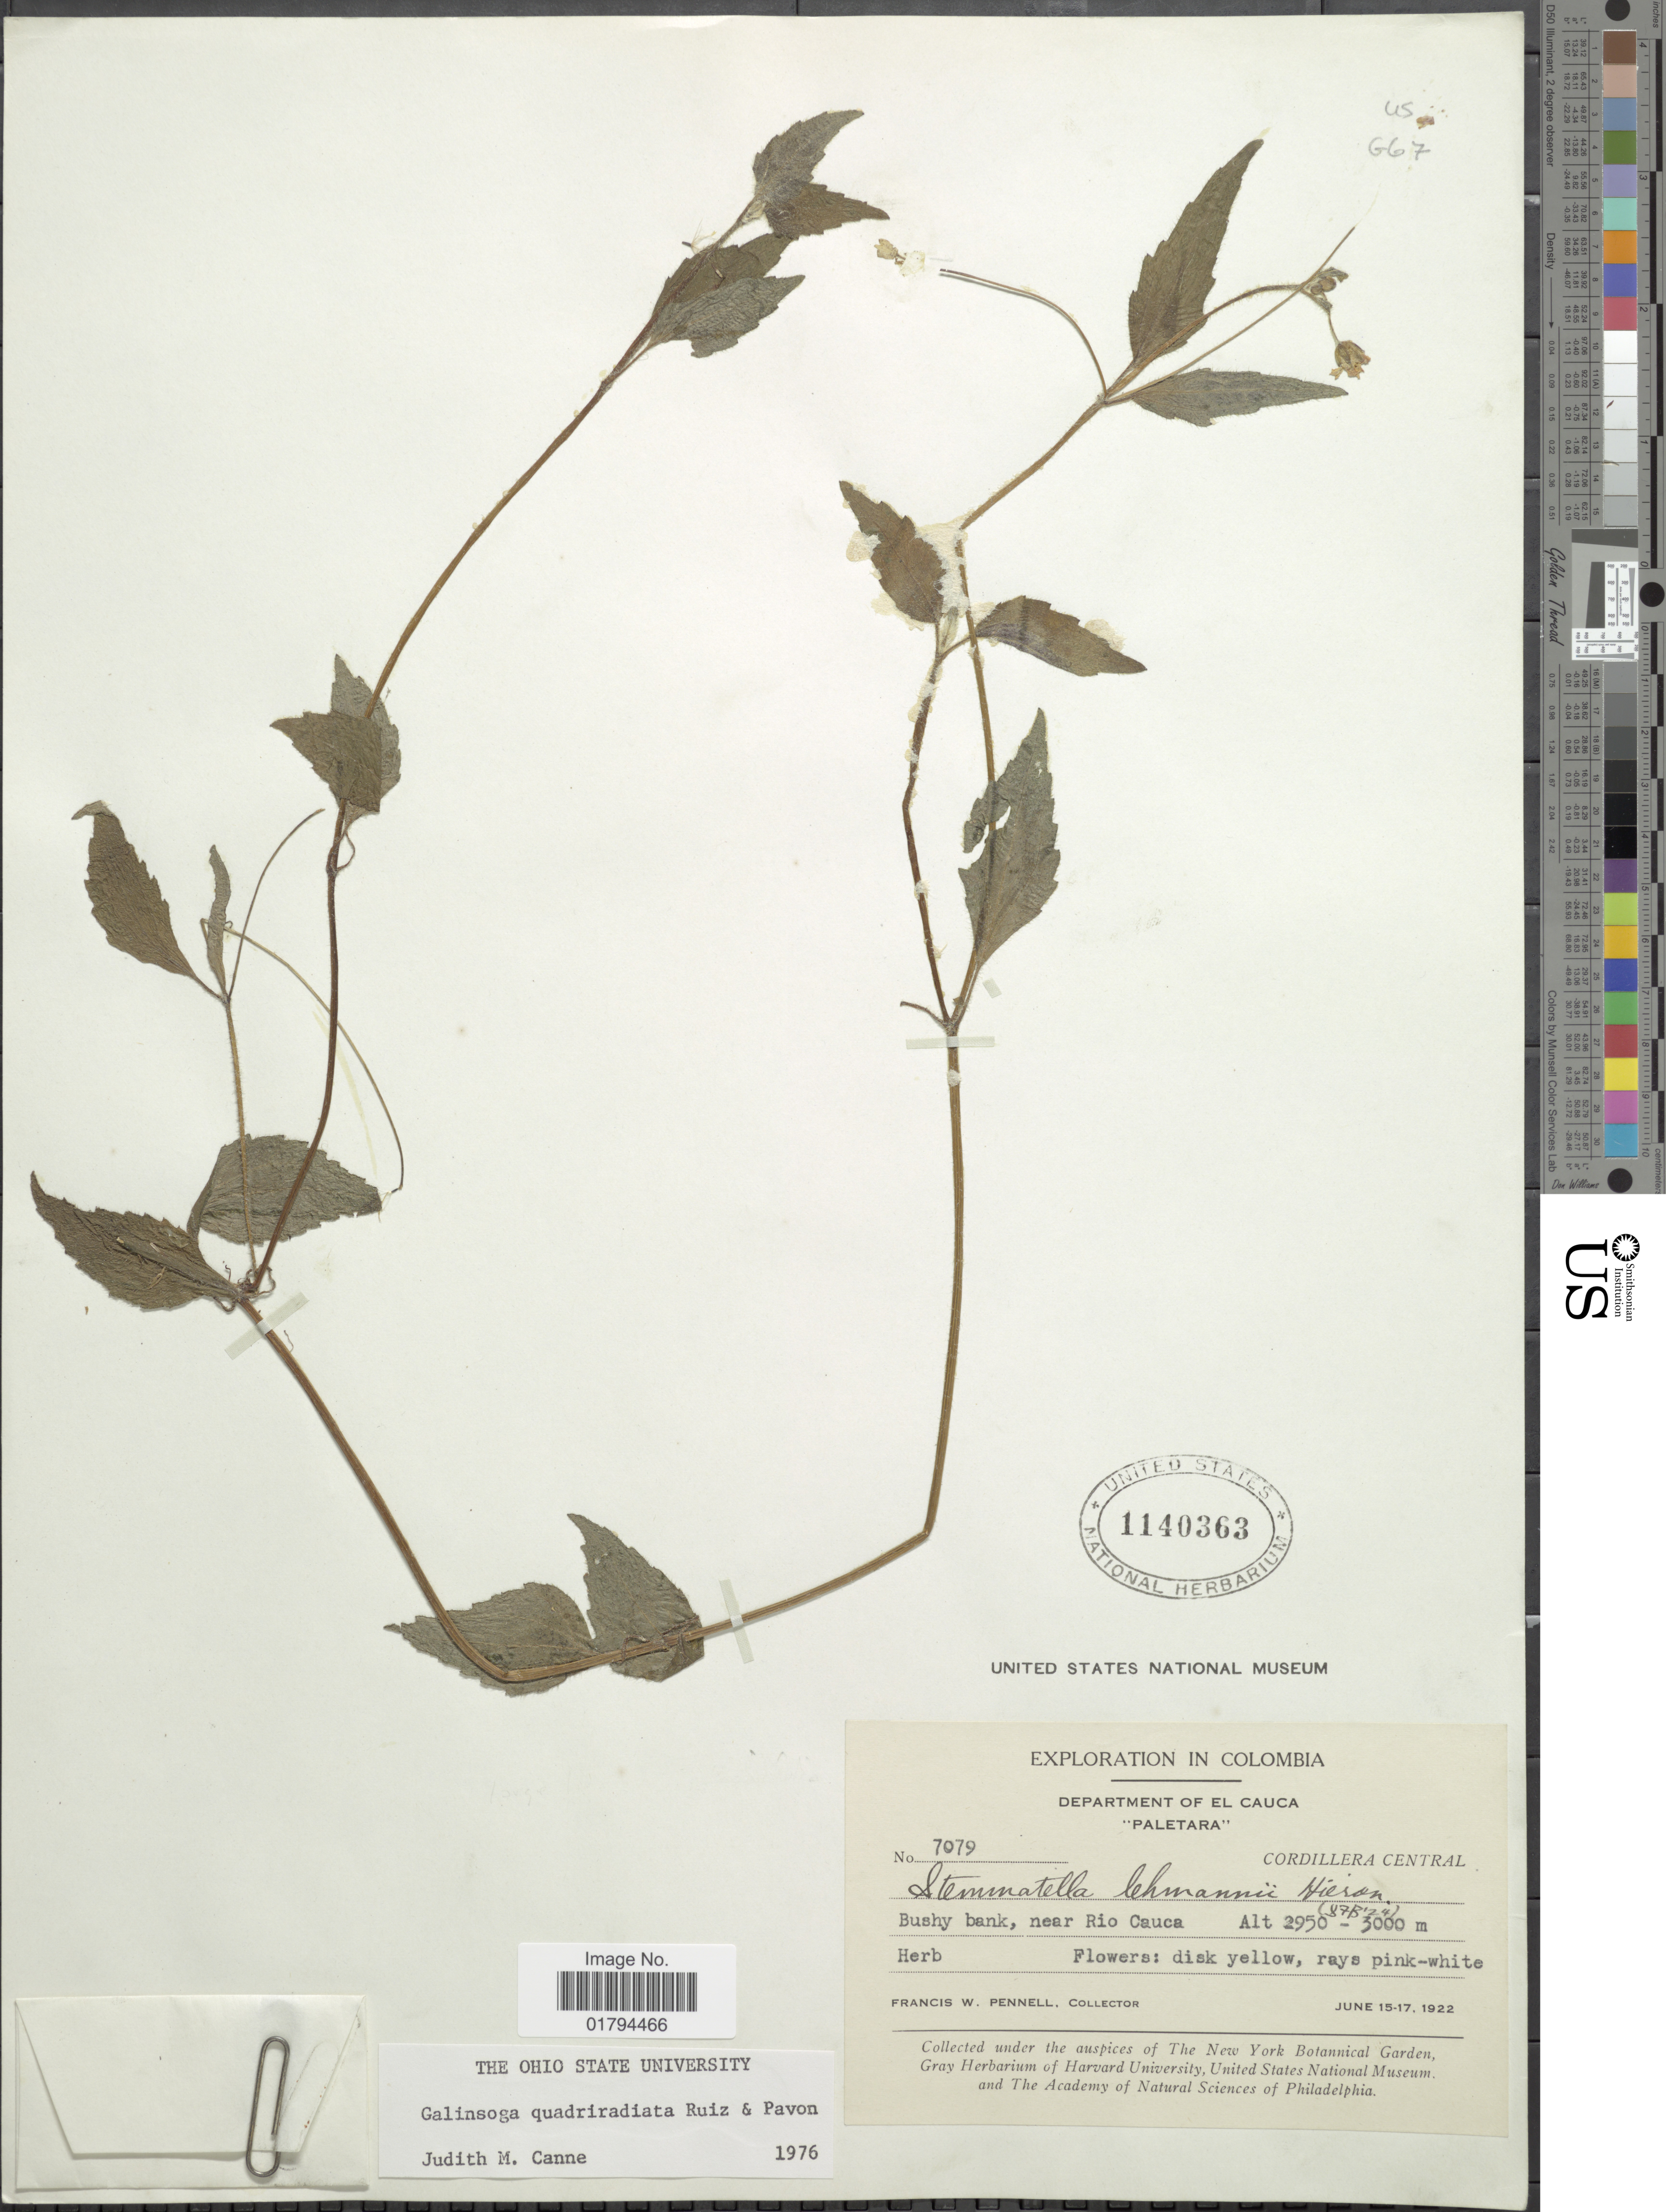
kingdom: Plantae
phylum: Tracheophyta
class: Magnoliopsida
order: Asterales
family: Asteraceae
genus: Galinsoga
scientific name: Galinsoga quadriradiata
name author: Ruiz & Pav.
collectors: F. W. Pennell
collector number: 7079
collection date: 1922-06-15/1922-06-17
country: Colombia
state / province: Cauca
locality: paletara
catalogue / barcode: US 1140363